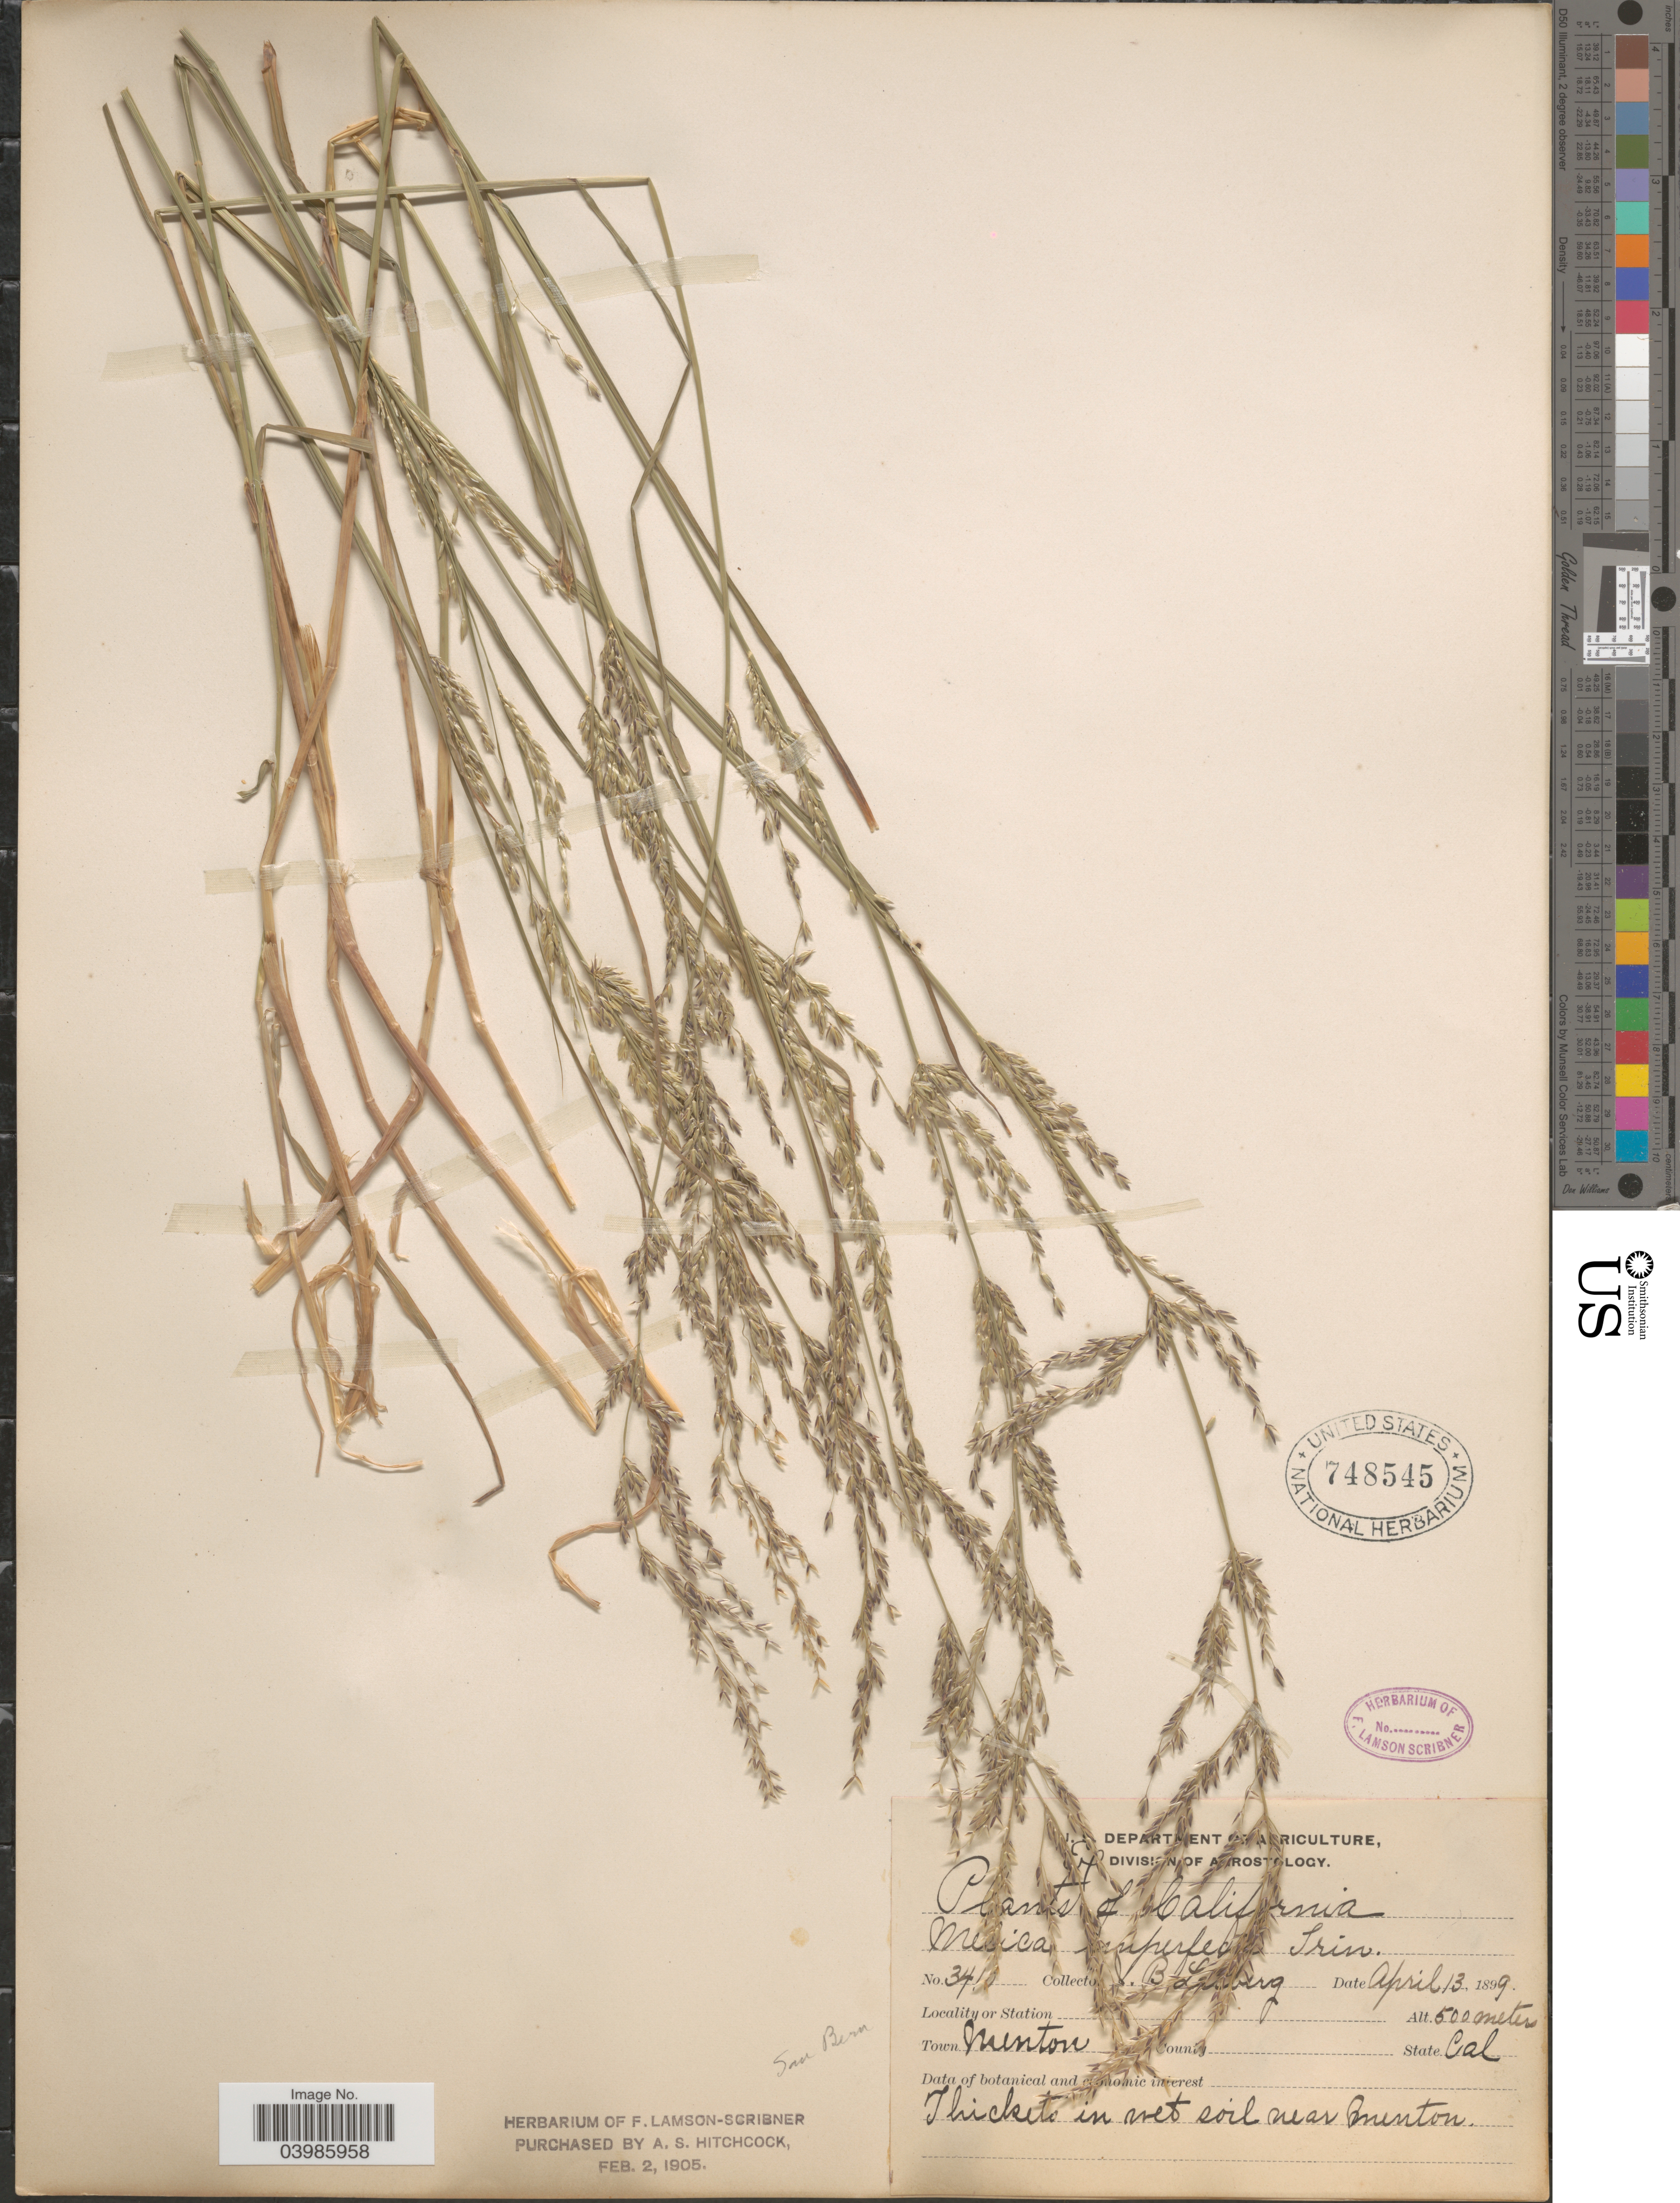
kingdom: Plantae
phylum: Tracheophyta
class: Liliopsida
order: Poales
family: Poaceae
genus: Melica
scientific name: Melica imperfecta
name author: Trin.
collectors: J. B. Leiberg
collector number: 3416*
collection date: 1899-04-13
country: United States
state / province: California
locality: Town Menton. Thickets in wet soil near Menton. San Bern.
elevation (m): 500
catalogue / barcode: US 748545